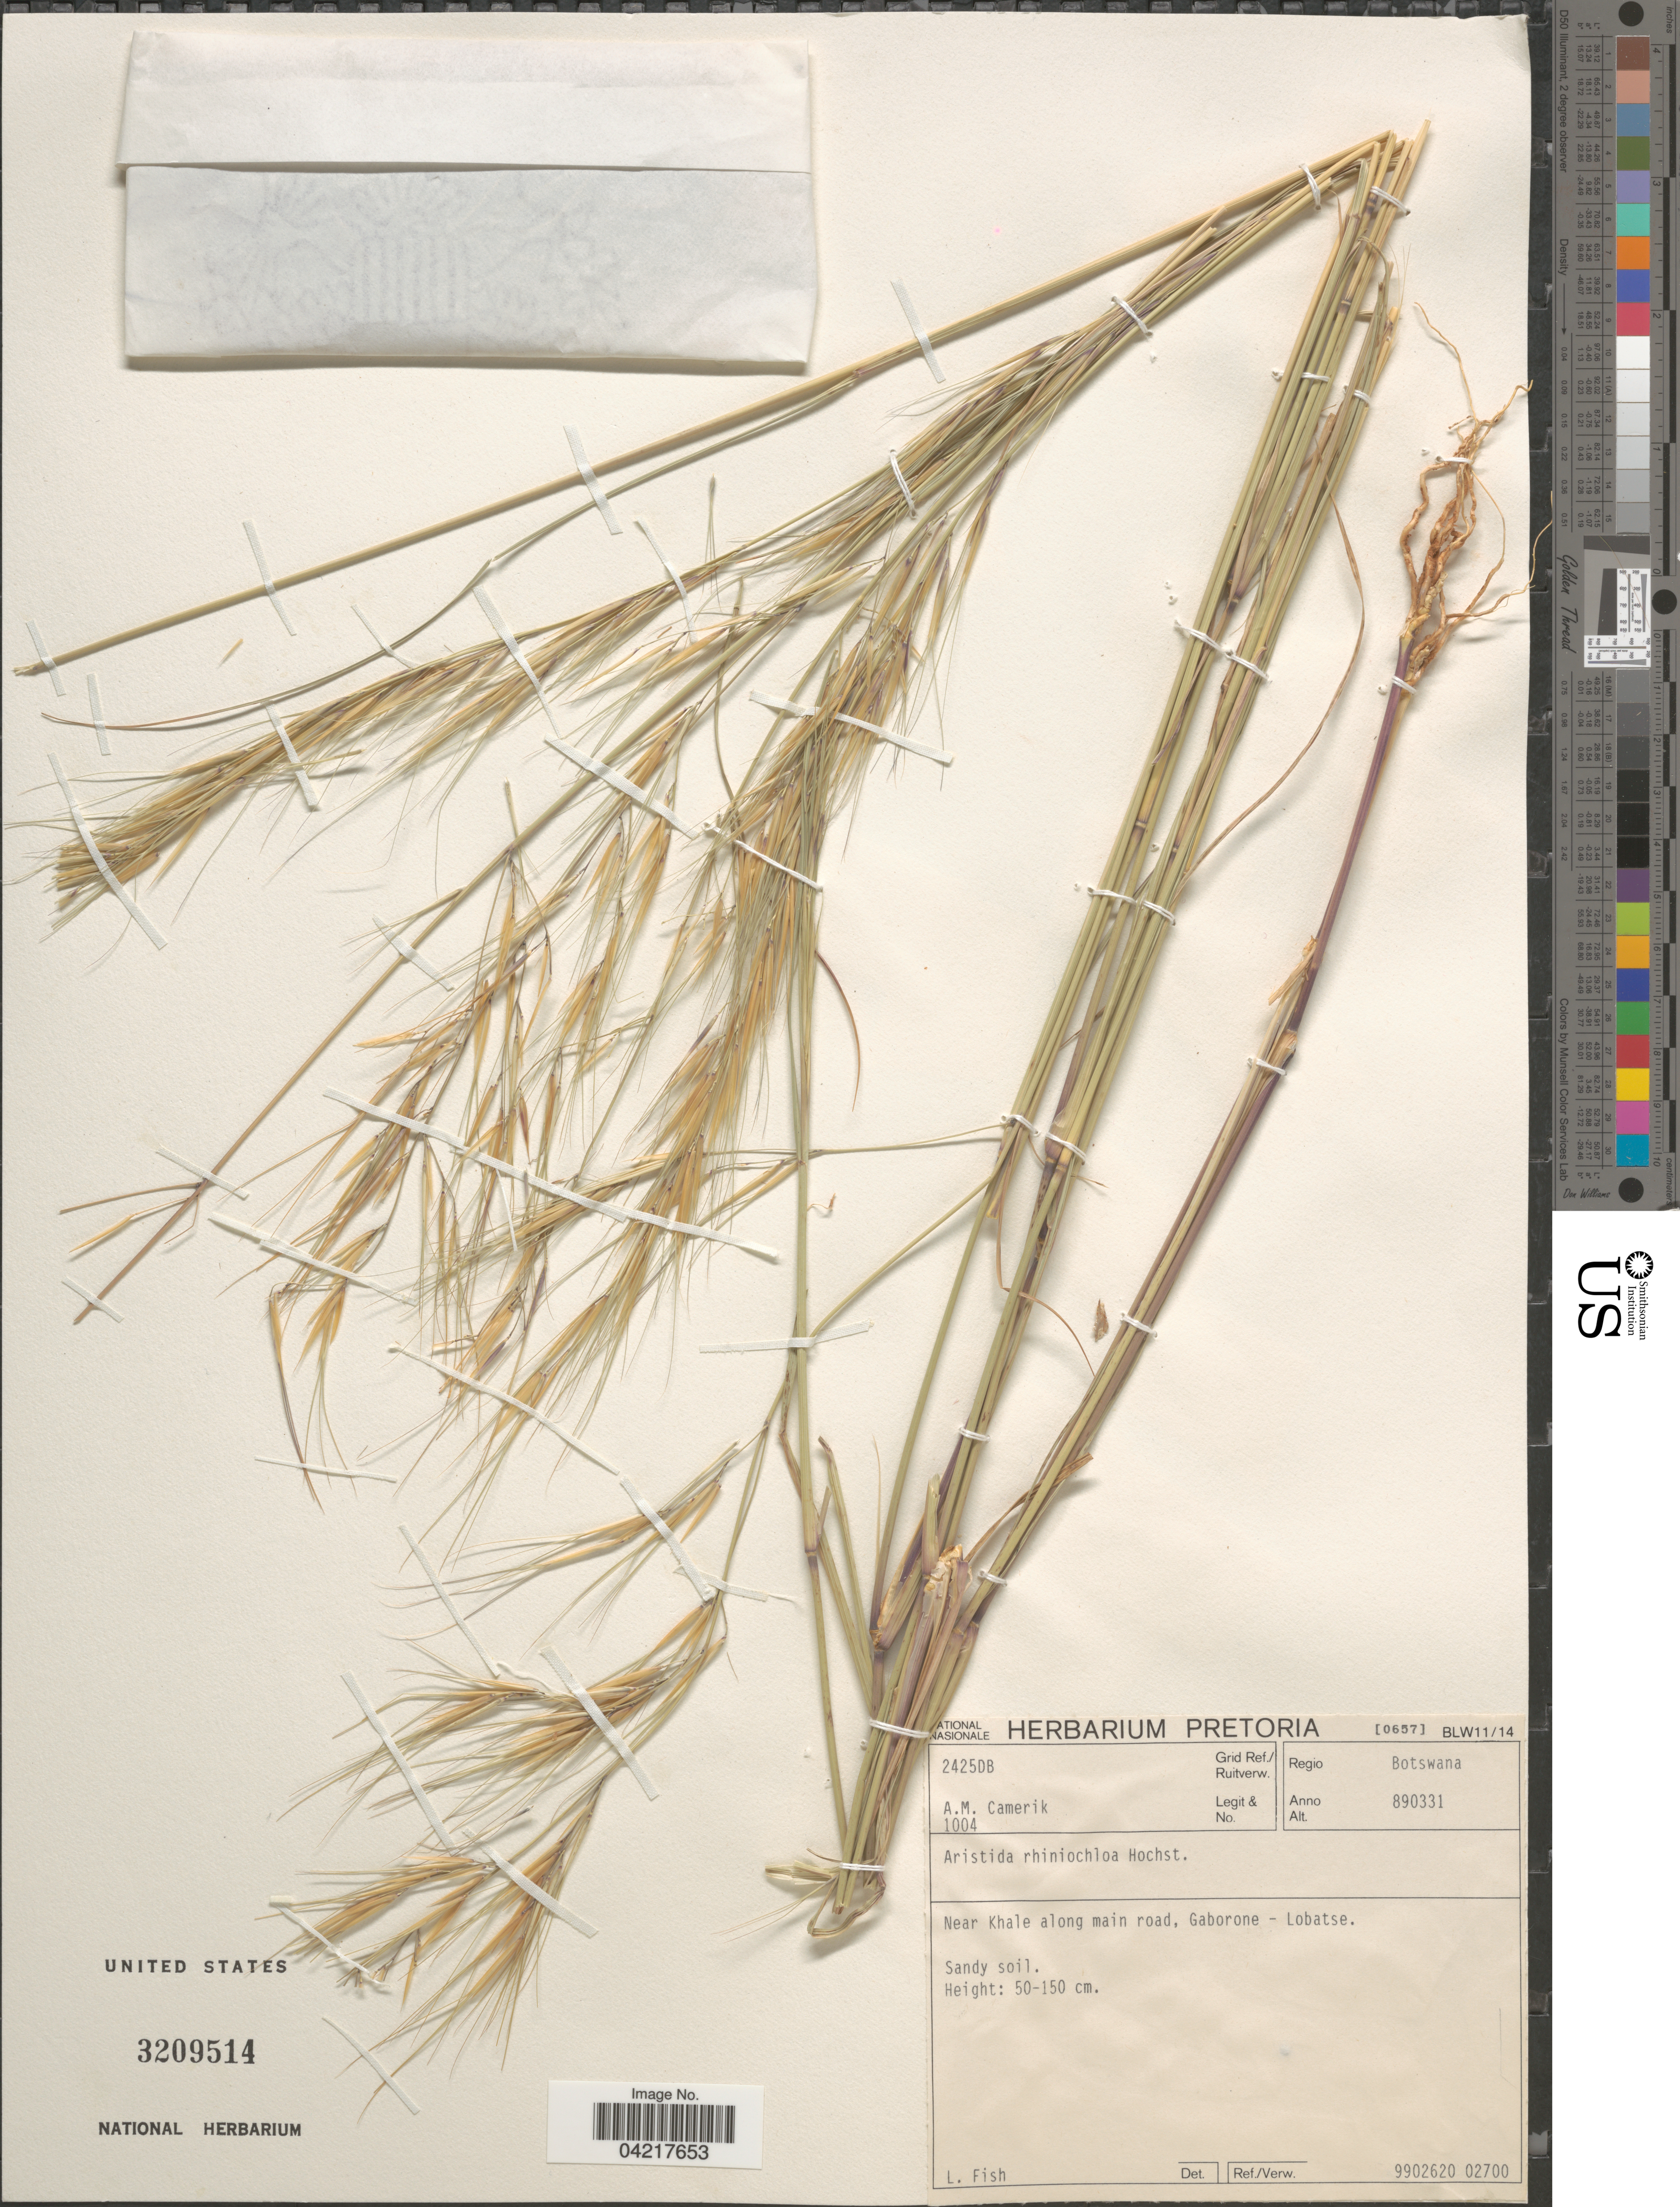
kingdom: Plantae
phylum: Tracheophyta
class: Liliopsida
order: Poales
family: Poaceae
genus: Aristida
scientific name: Aristida rhiniochloa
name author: Hochst.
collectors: A. Camerik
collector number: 1004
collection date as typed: Transcribed d/m/y: 31/3/89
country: Botswana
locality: Grid Ref./ Ruitverw. 2425DB. Regio Botswana. Near Khale along main road, Gaborone - Lobatse.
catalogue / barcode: US 3209514